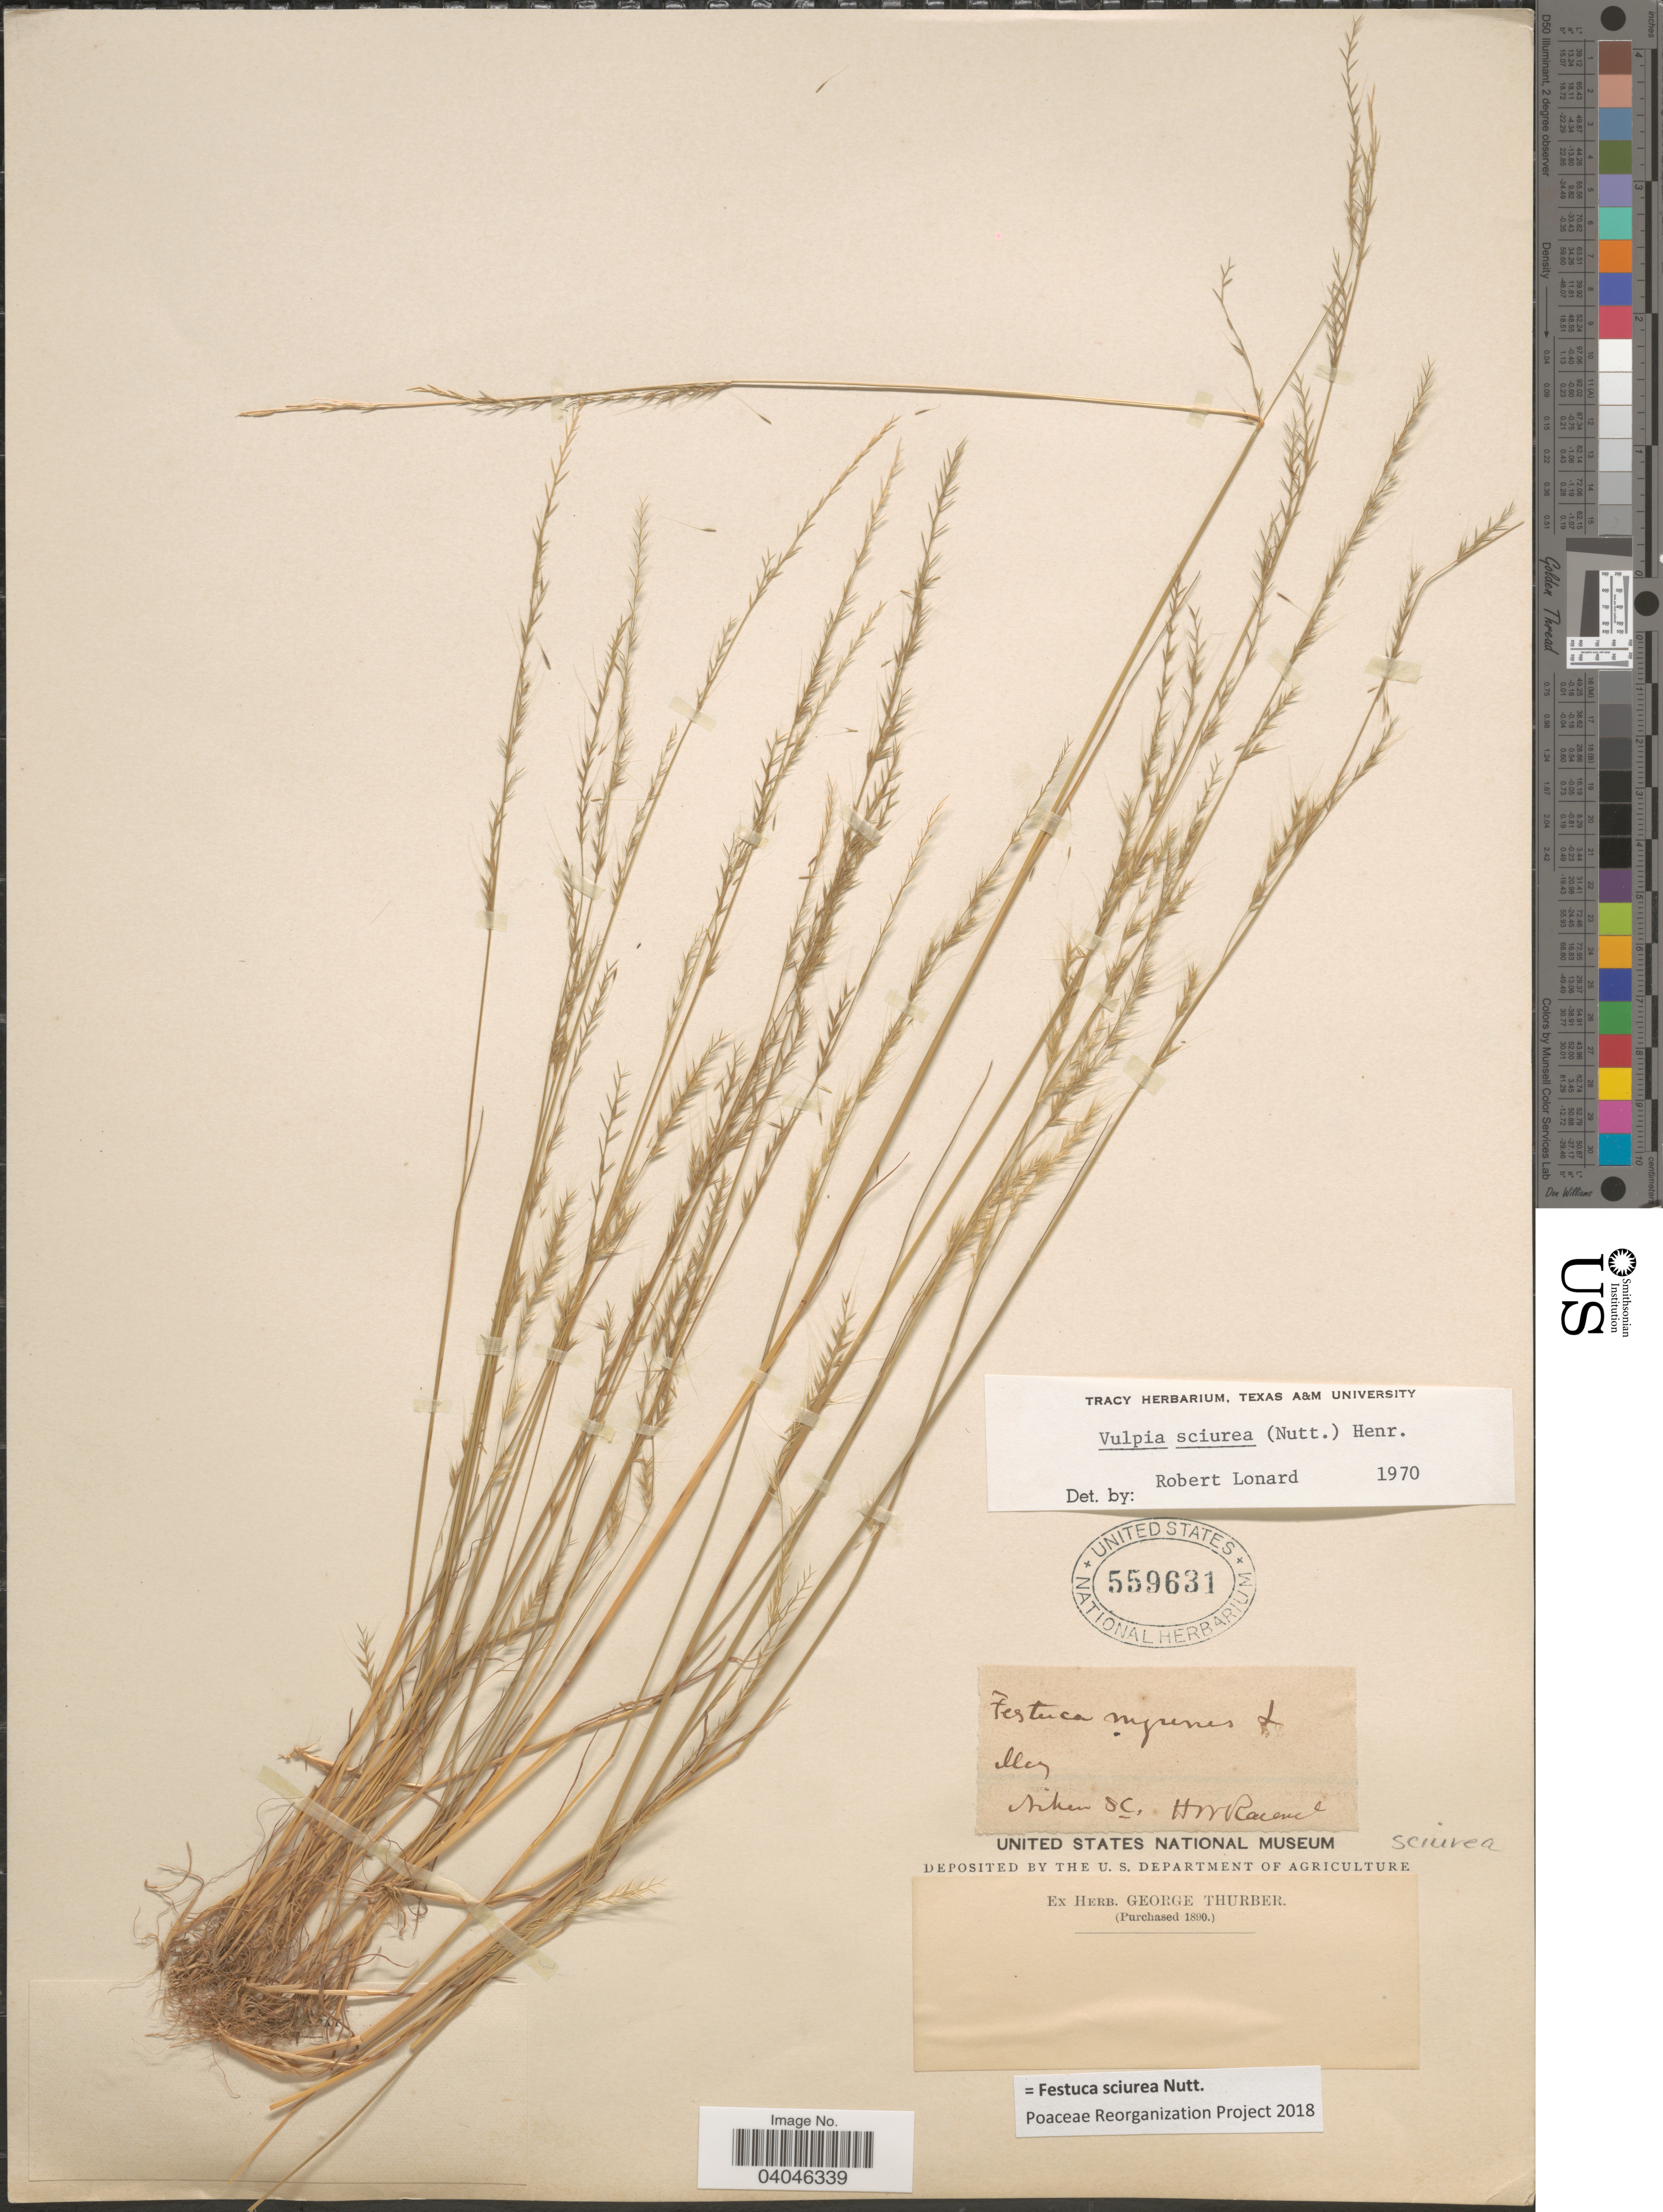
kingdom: Plantae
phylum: Tracheophyta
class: Liliopsida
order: Poales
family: Poaceae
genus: Festuca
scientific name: Festuca sciurea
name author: Nutt.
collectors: H. Ravenel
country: United States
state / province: South Carolina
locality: Aiken.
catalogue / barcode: US 559631